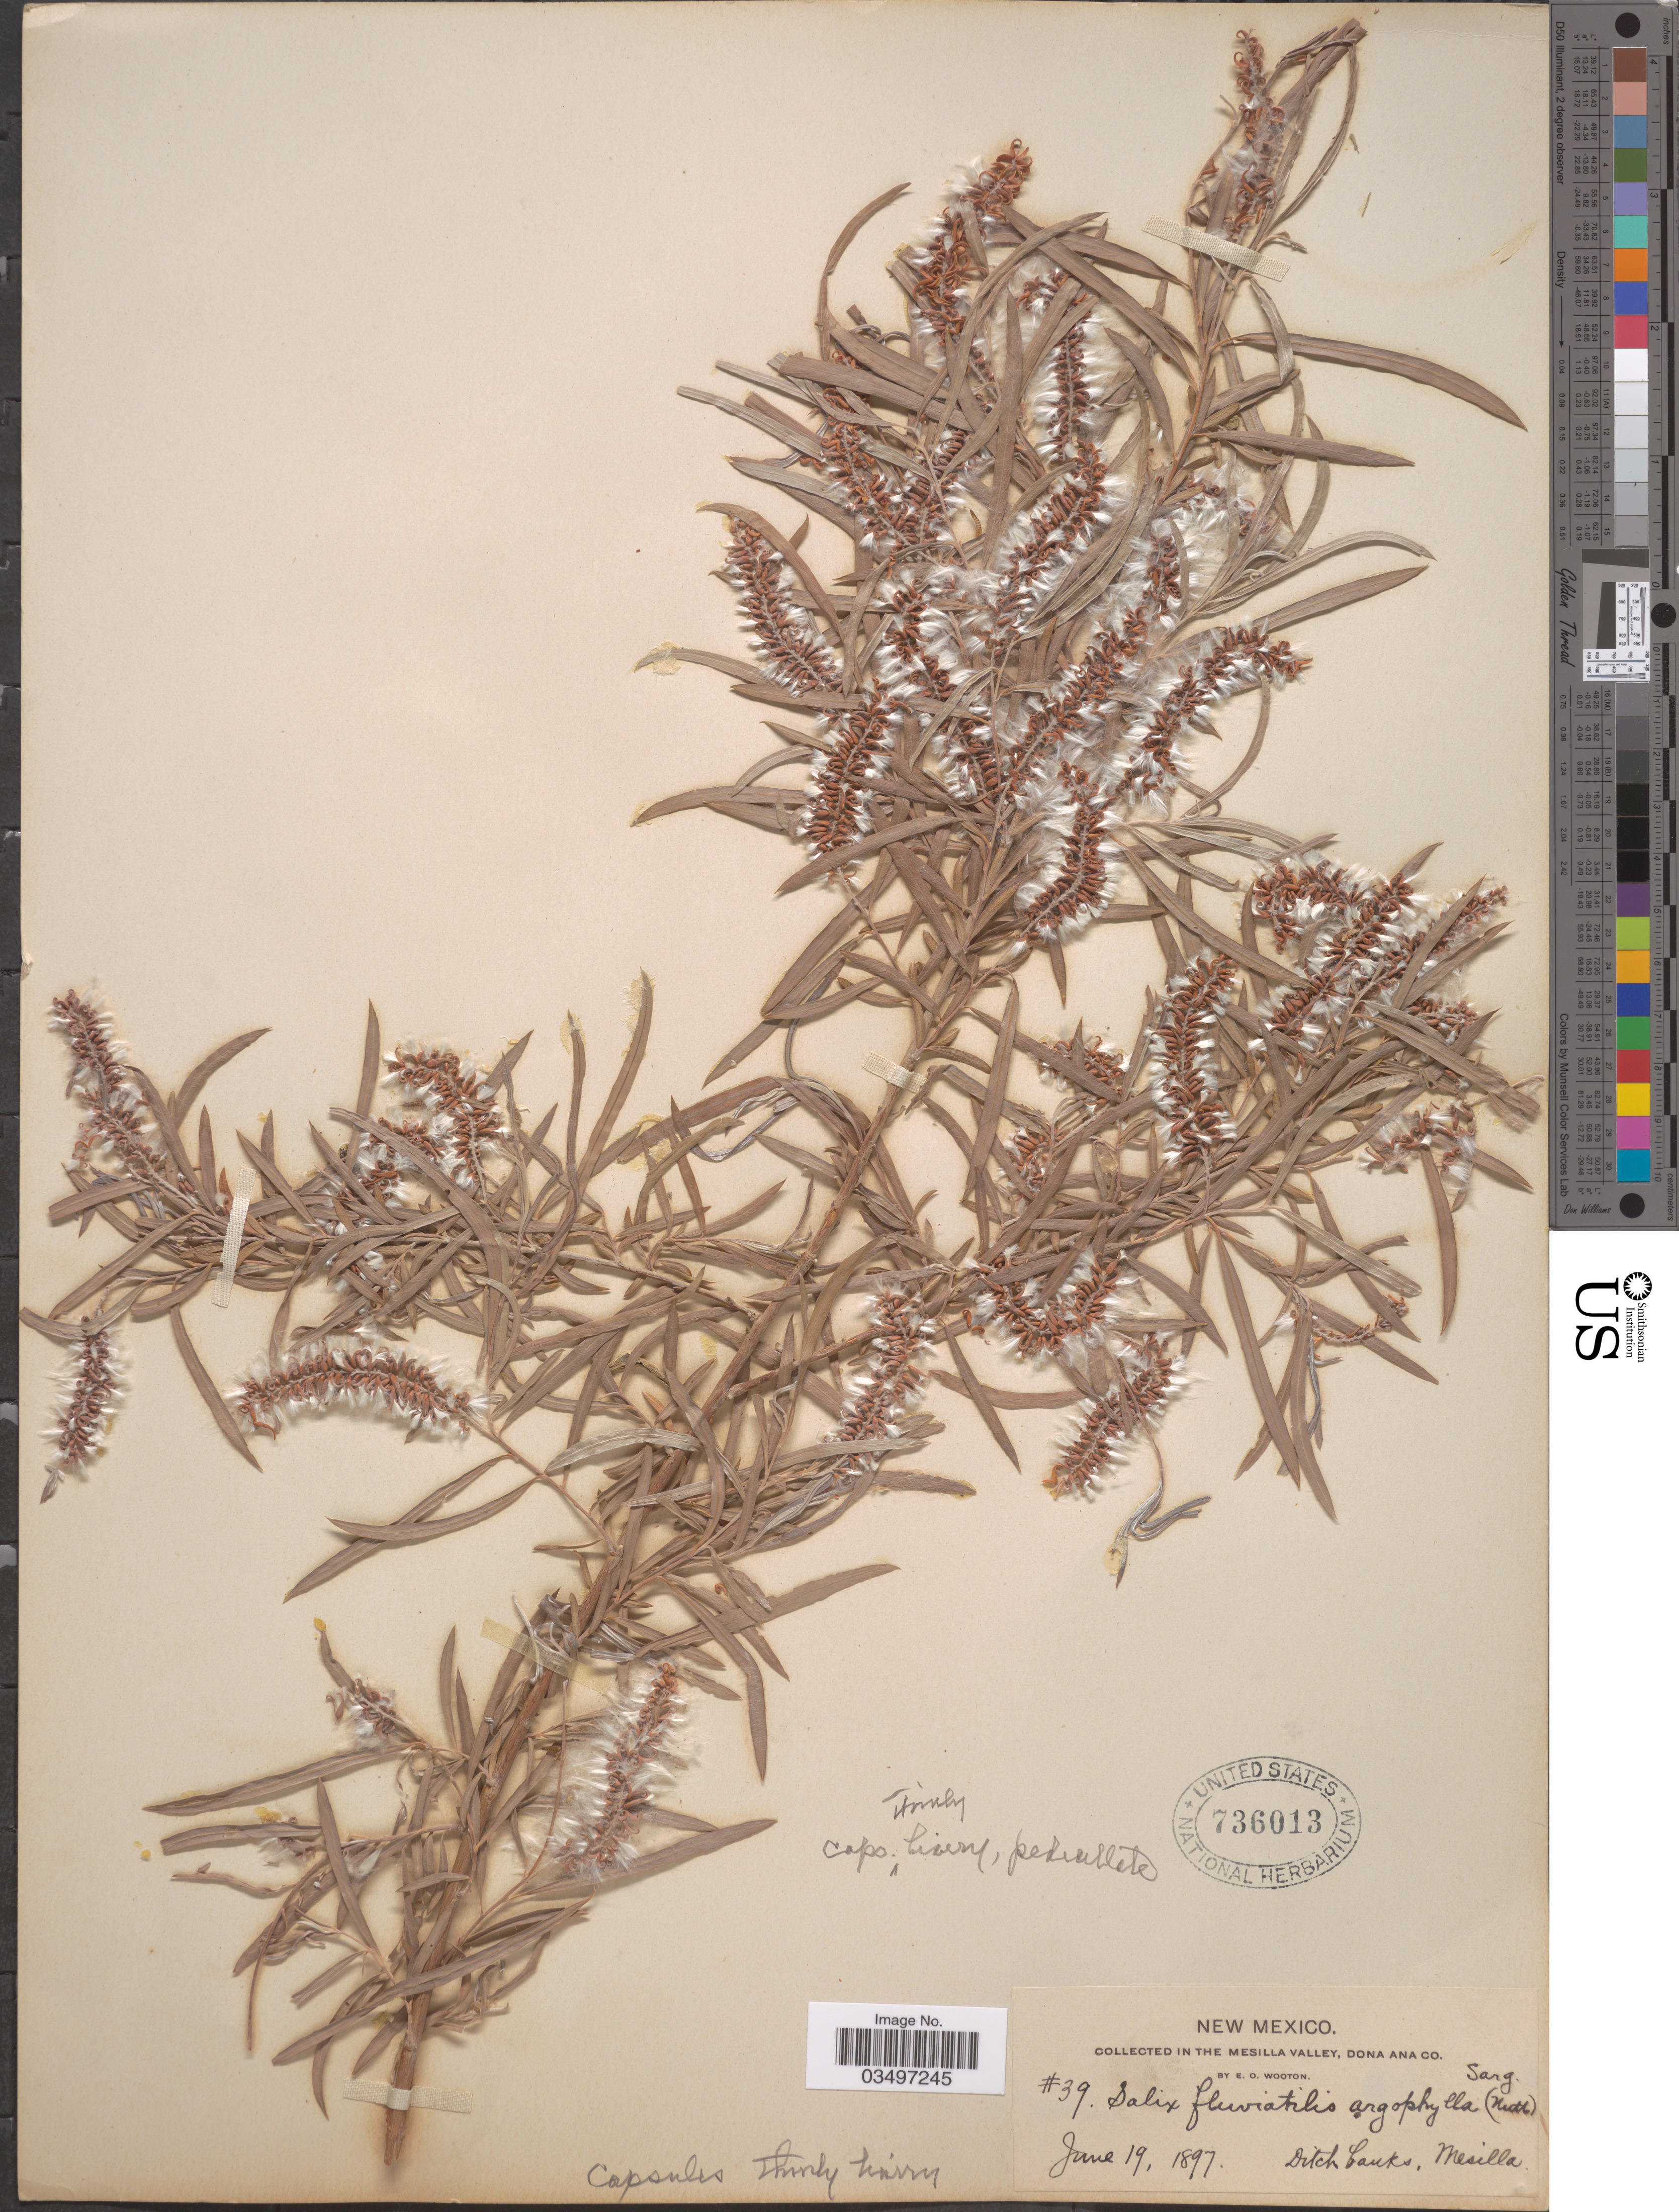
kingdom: Plantae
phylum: Tracheophyta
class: Magnoliopsida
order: Malpighiales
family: Salicaceae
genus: Salix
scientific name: Salix exigua var. stenophylla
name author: (Rydb.) C.K. Schneid.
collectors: E. O. Wooton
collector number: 39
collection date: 1897-06-19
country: United States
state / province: New Mexico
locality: In the Mesilla Valley, Dona Ana Co. Ditch banks, Mesilla.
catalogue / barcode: US 736013